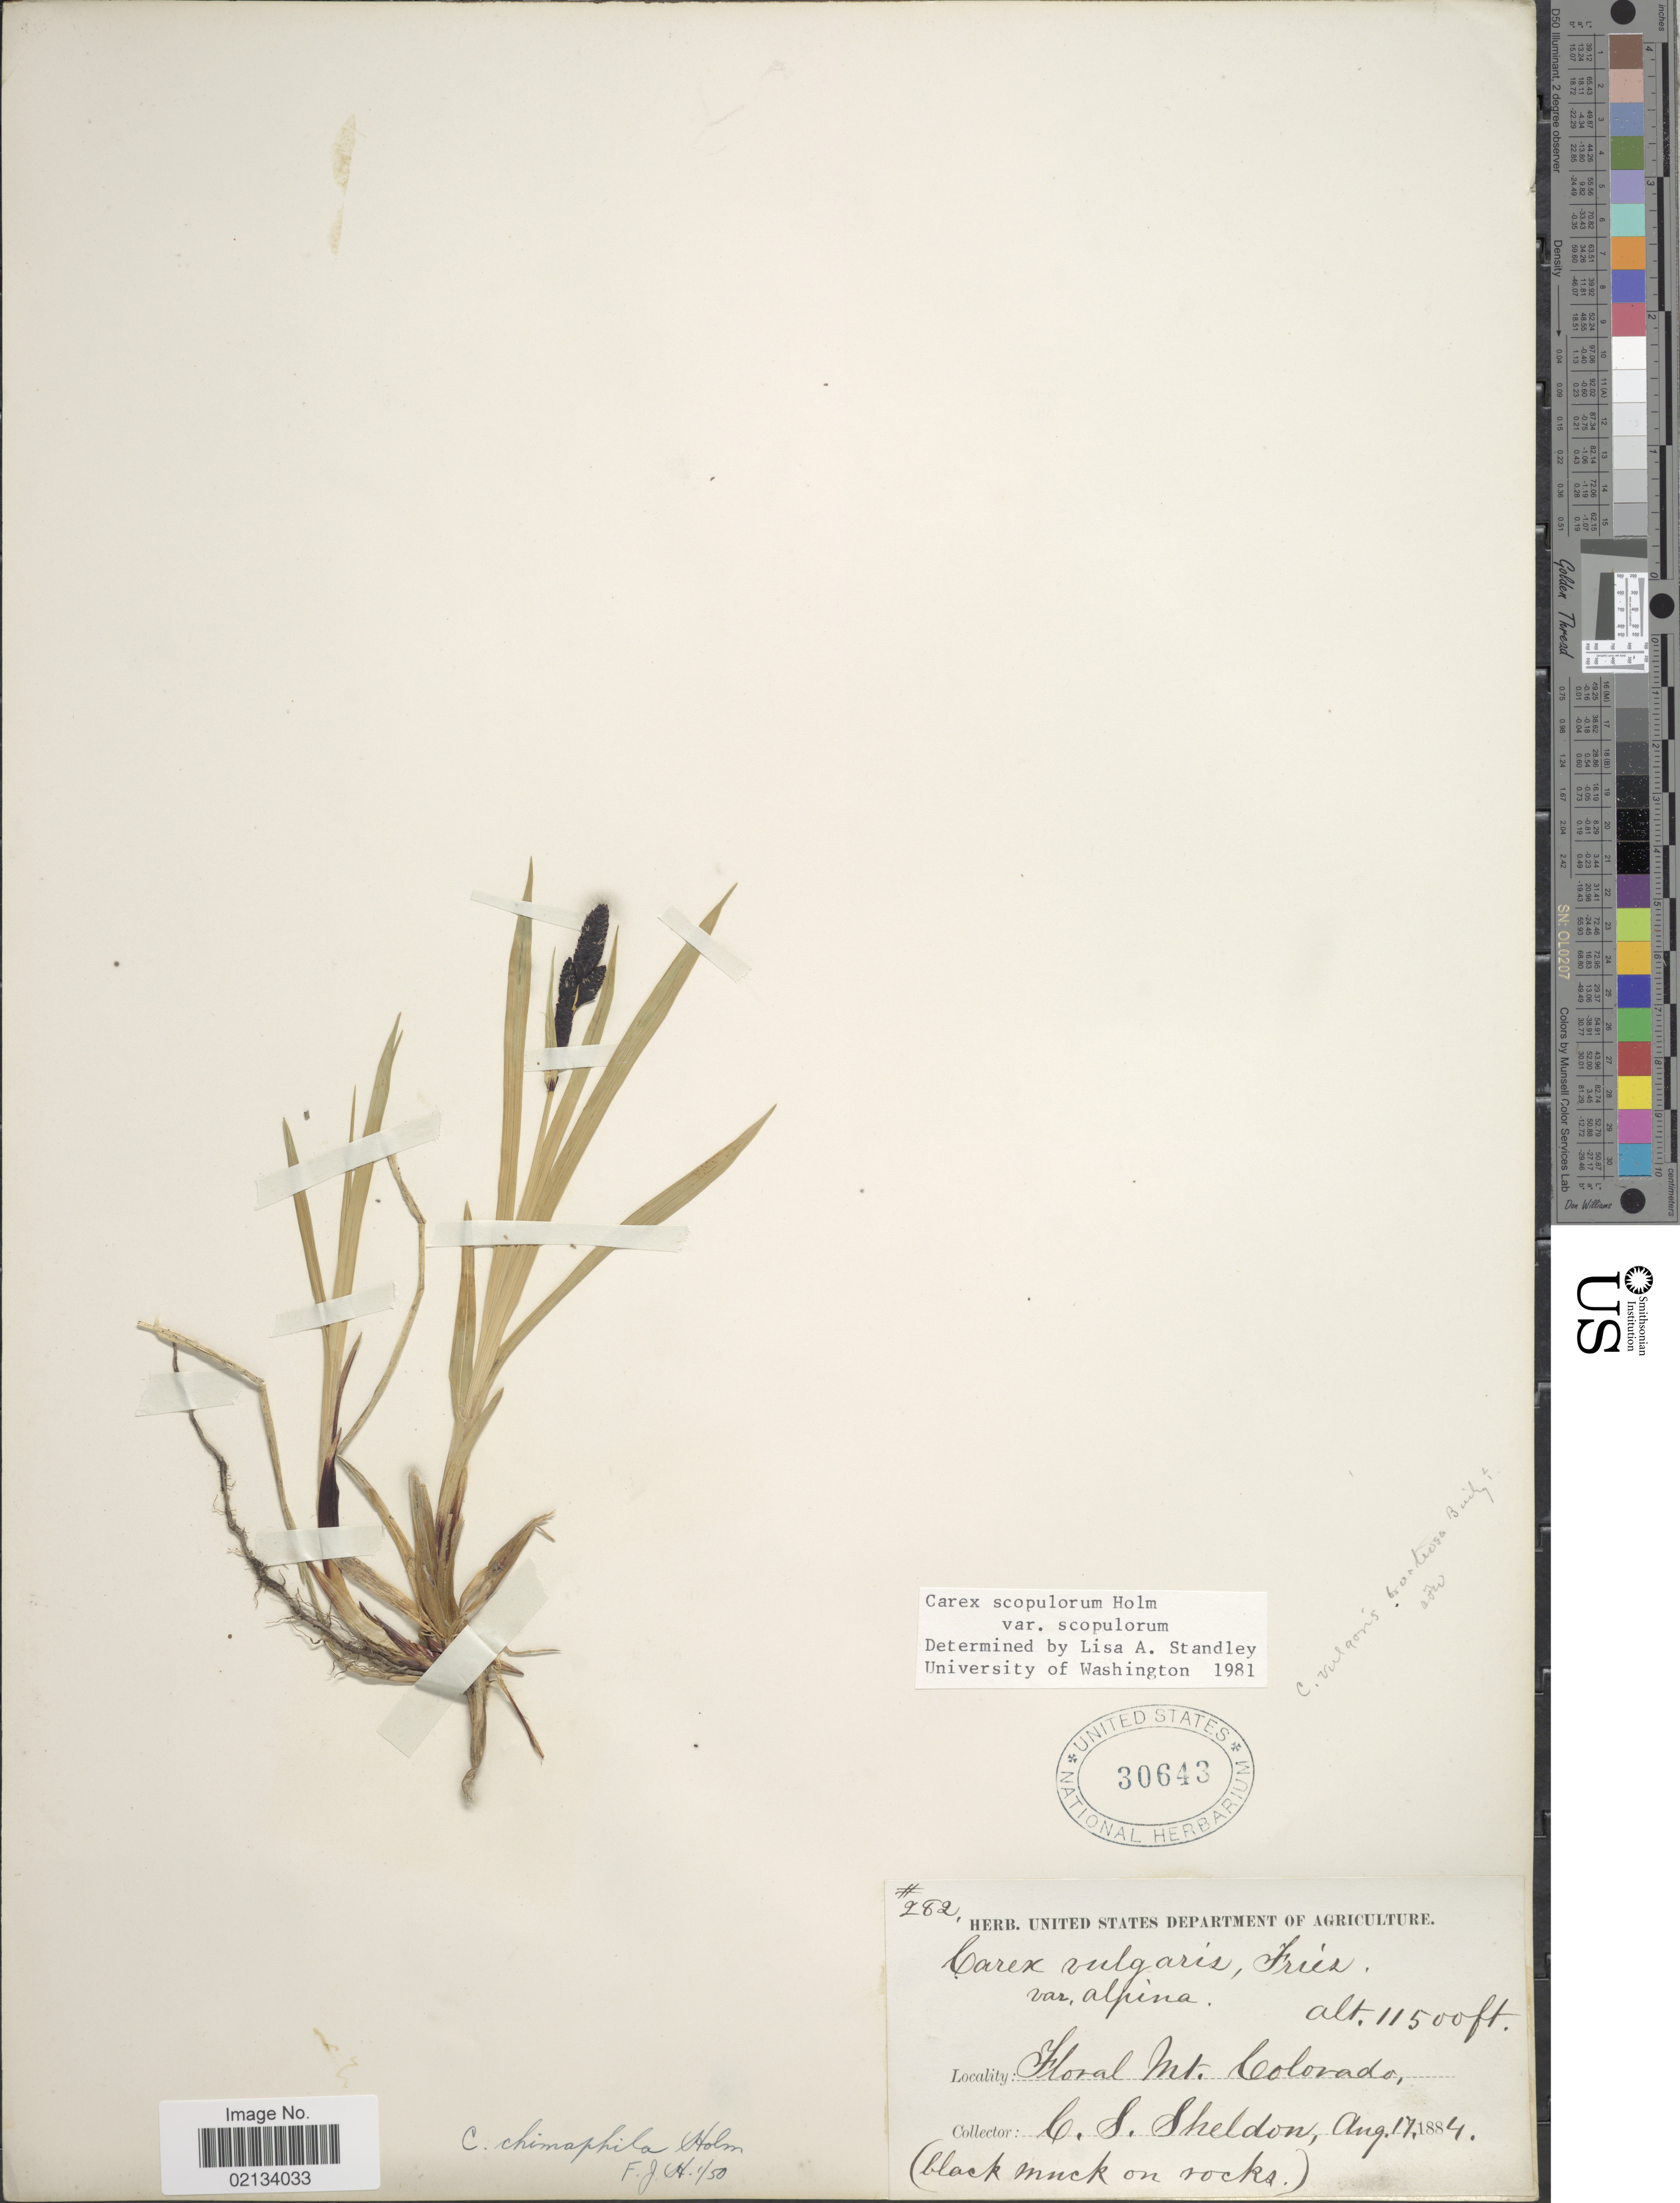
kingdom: Plantae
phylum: Tracheophyta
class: Liliopsida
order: Poales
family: Cyperaceae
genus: Carex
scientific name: Carex scopulorum var. scopulorum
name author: Holm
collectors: C. S. Sheldon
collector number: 282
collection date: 1884-08-17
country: United States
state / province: Colorado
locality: Floral Mt.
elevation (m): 3505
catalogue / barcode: US 30643